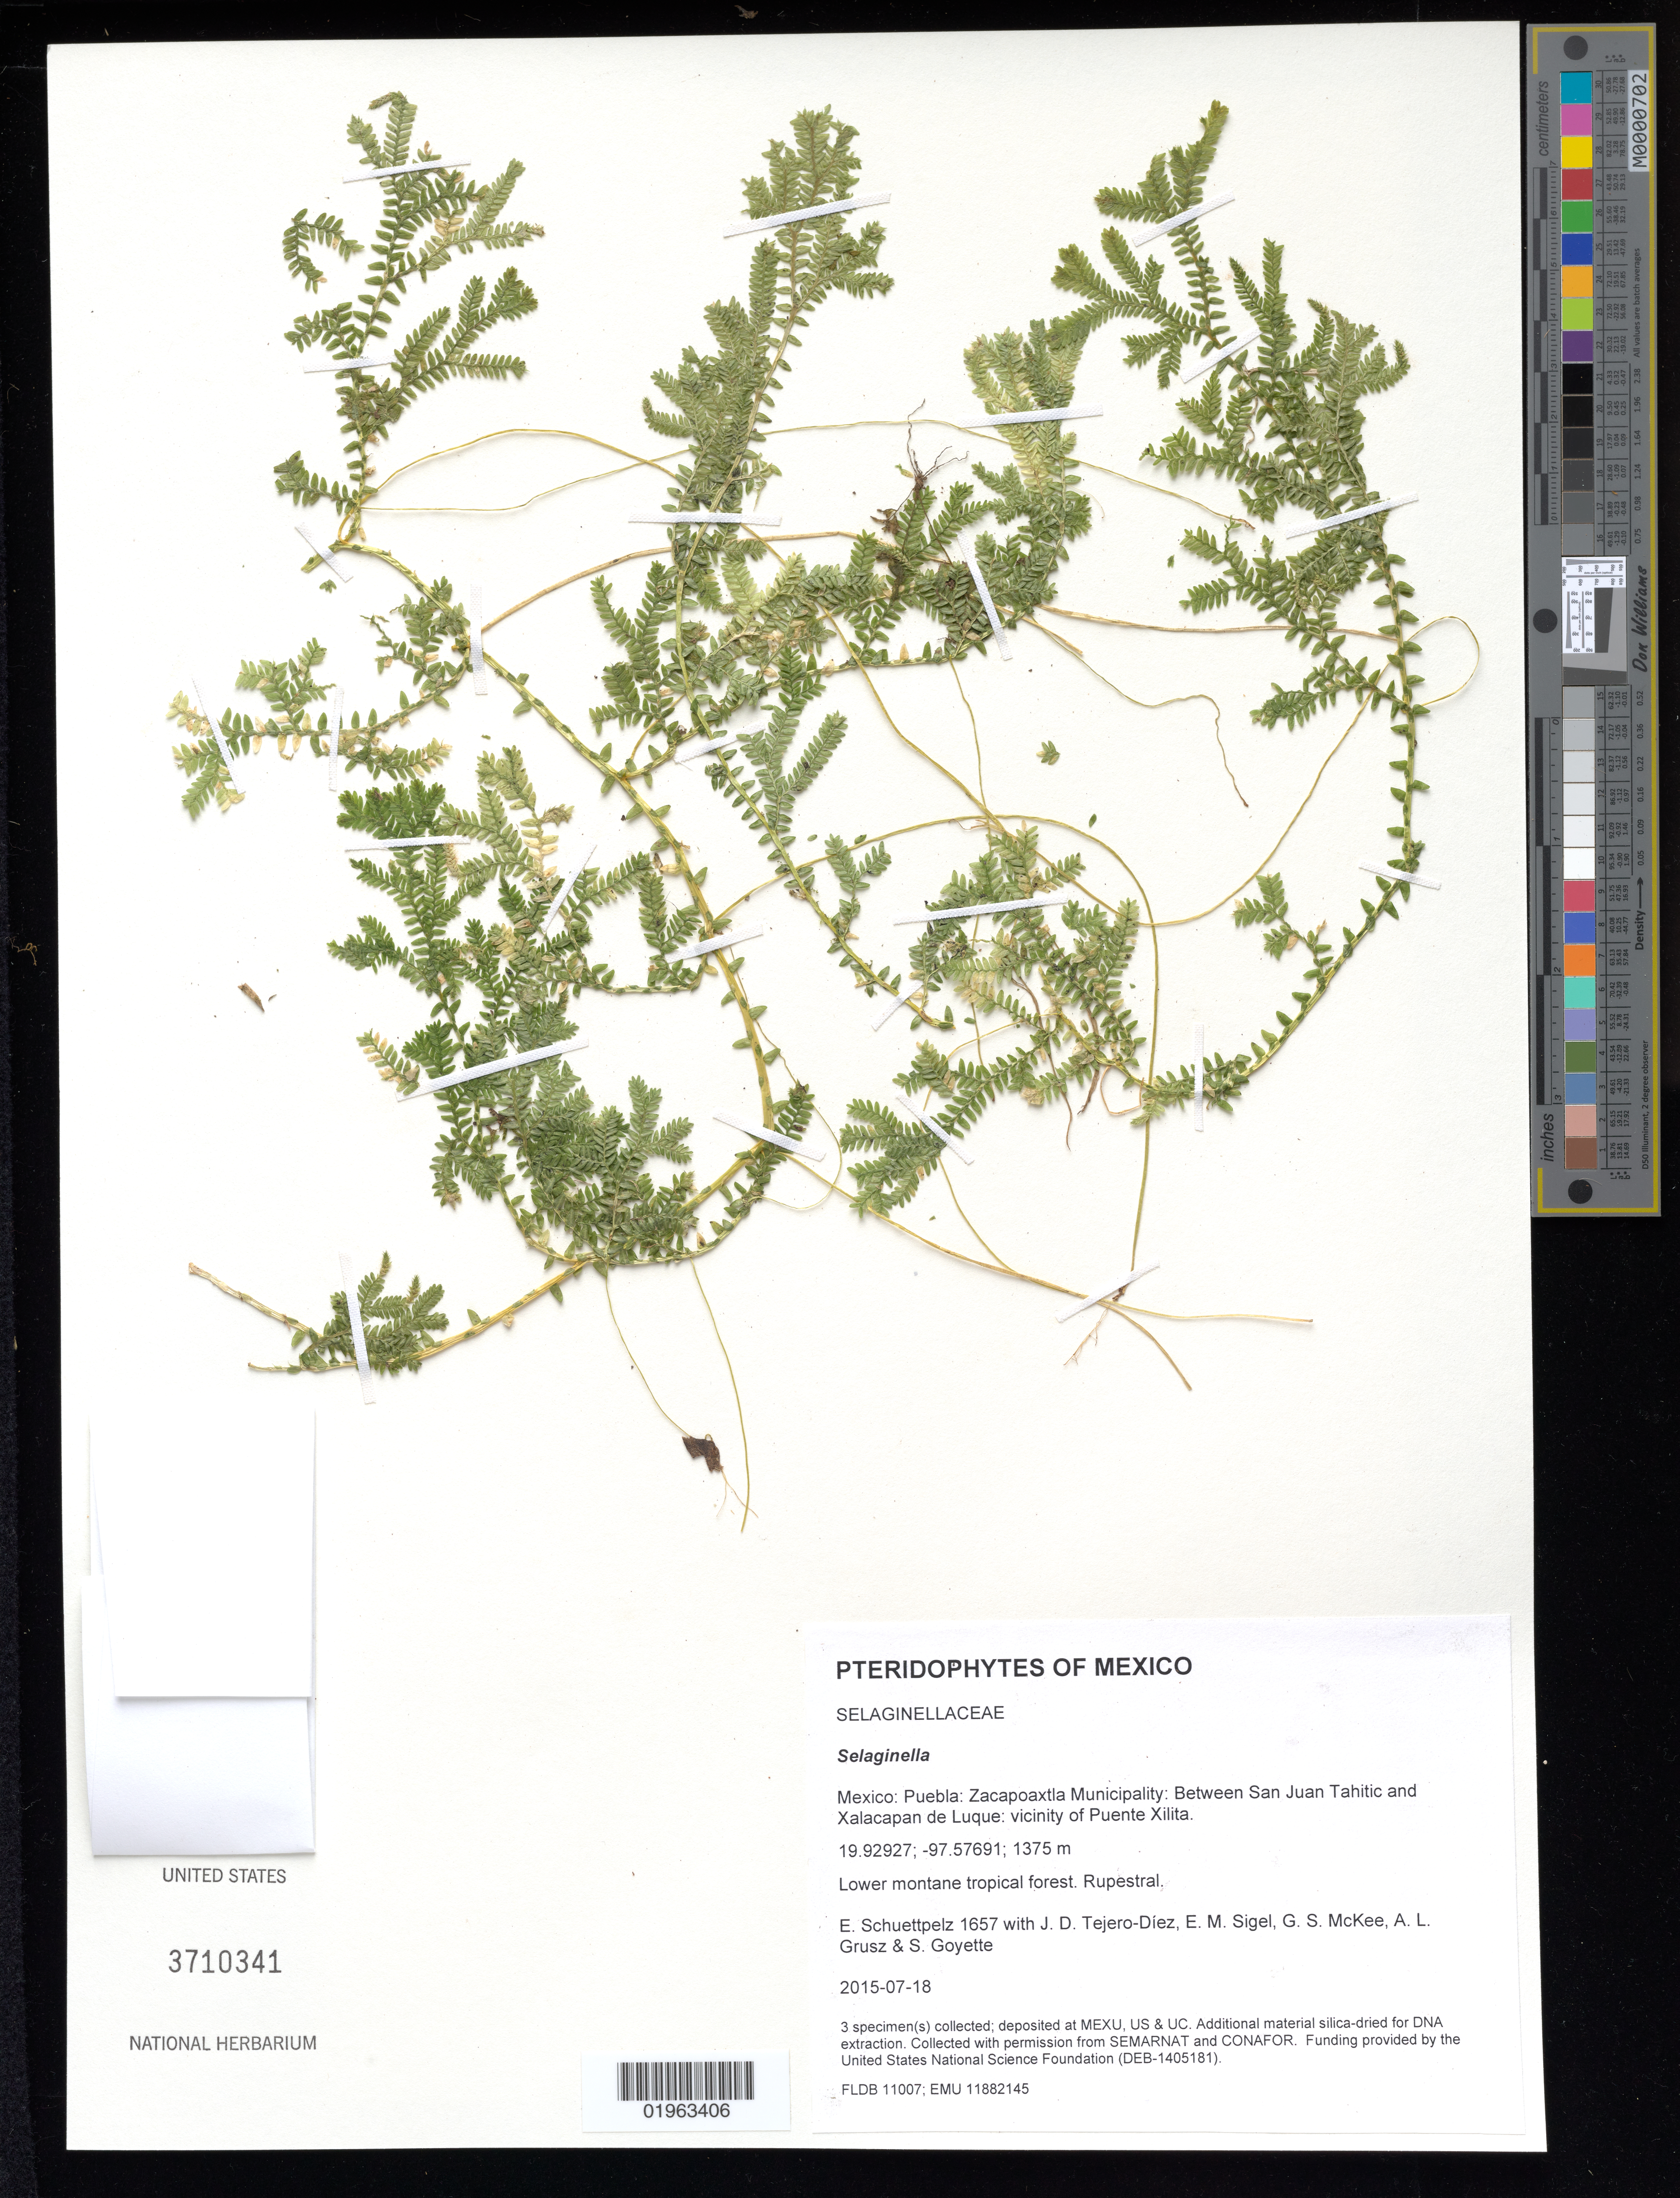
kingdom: Plantae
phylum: Tracheophyta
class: Lycopodiopsida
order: Selaginellales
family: Selaginellaceae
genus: Selaginella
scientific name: Selaginella sp.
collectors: E. Schuettpelz, D. Tejero-Díez, E. M. Sigel, G. S. McKee & A. Grusz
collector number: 1657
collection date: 2015-07-18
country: Mexico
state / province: Puebla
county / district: Zacapoaxtla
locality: Between San Juan Tahitic and Xalacapan de Luque: vicinity of Puente Xilita.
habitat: Lower montane tropical forest.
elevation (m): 1375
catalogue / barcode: US 3710341